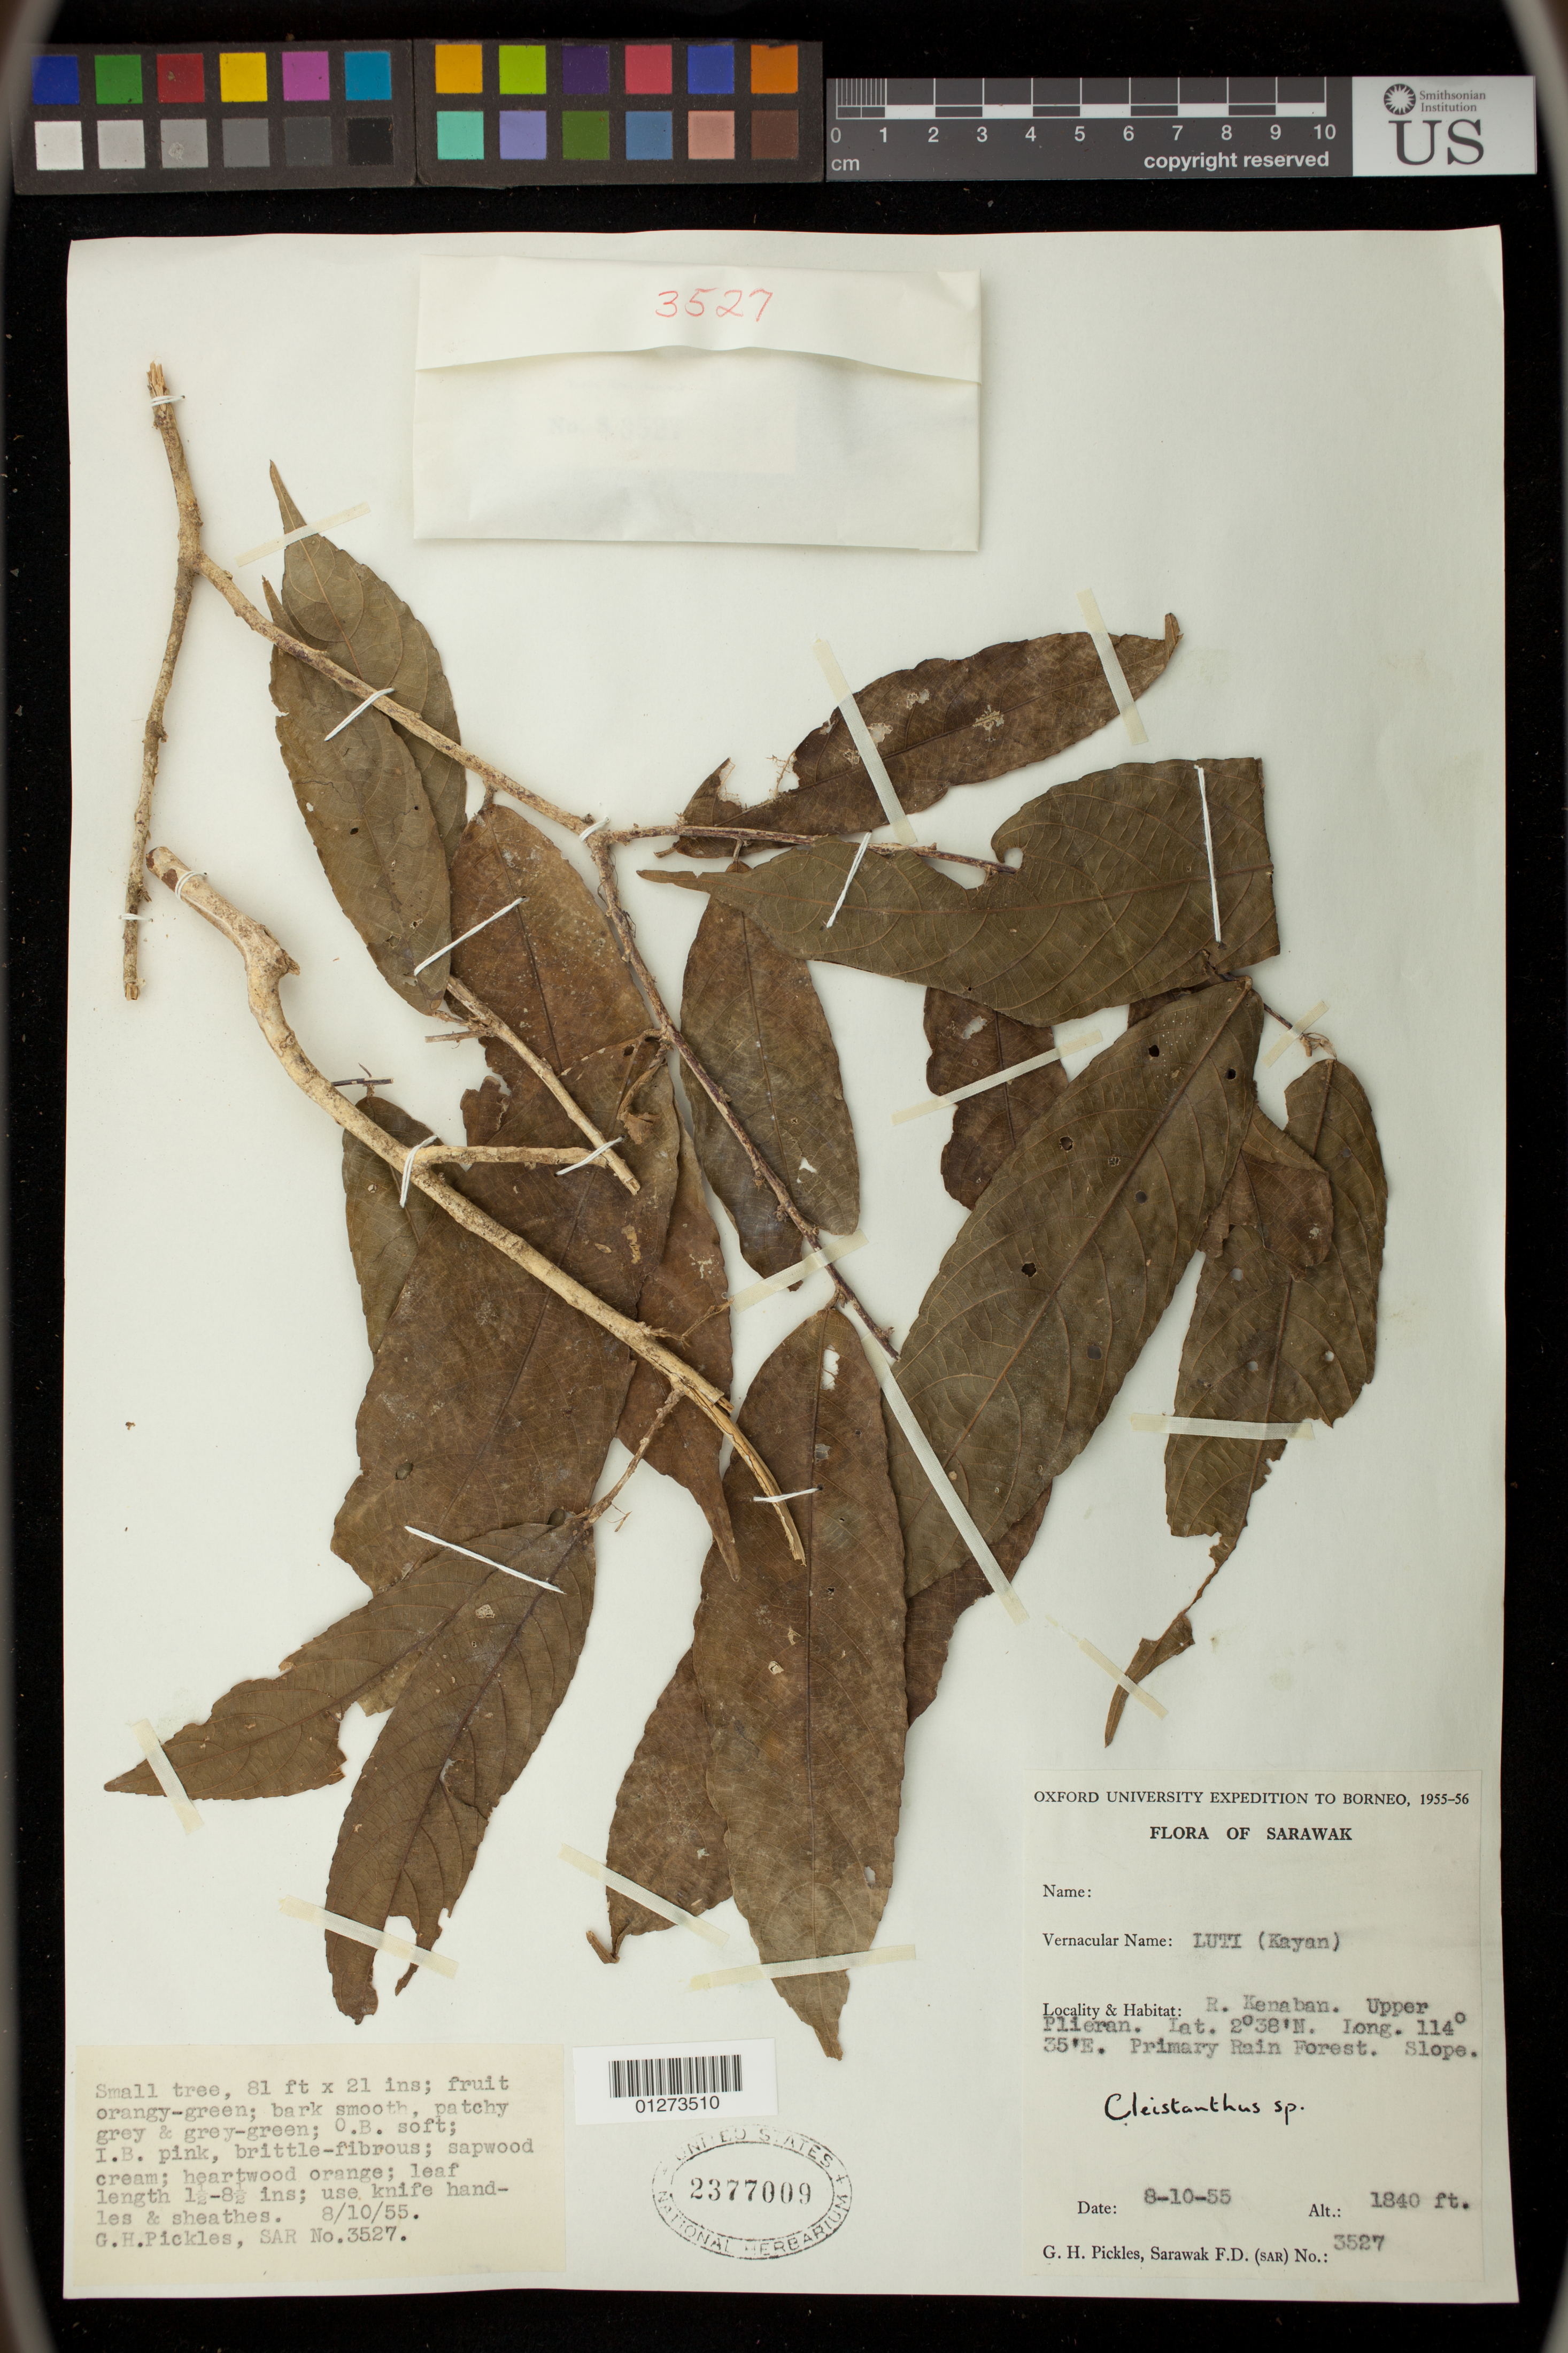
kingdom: Plantae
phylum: Tracheophyta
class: Magnoliopsida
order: Malpighiales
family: Phyllanthaceae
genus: Cleistanthus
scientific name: Cleistanthus sp.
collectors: G. Pickles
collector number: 3527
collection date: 1955-08-10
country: Malaysia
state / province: Sarawak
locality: R. Kenaban. Upper Plieran.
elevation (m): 561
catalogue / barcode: US 2377009